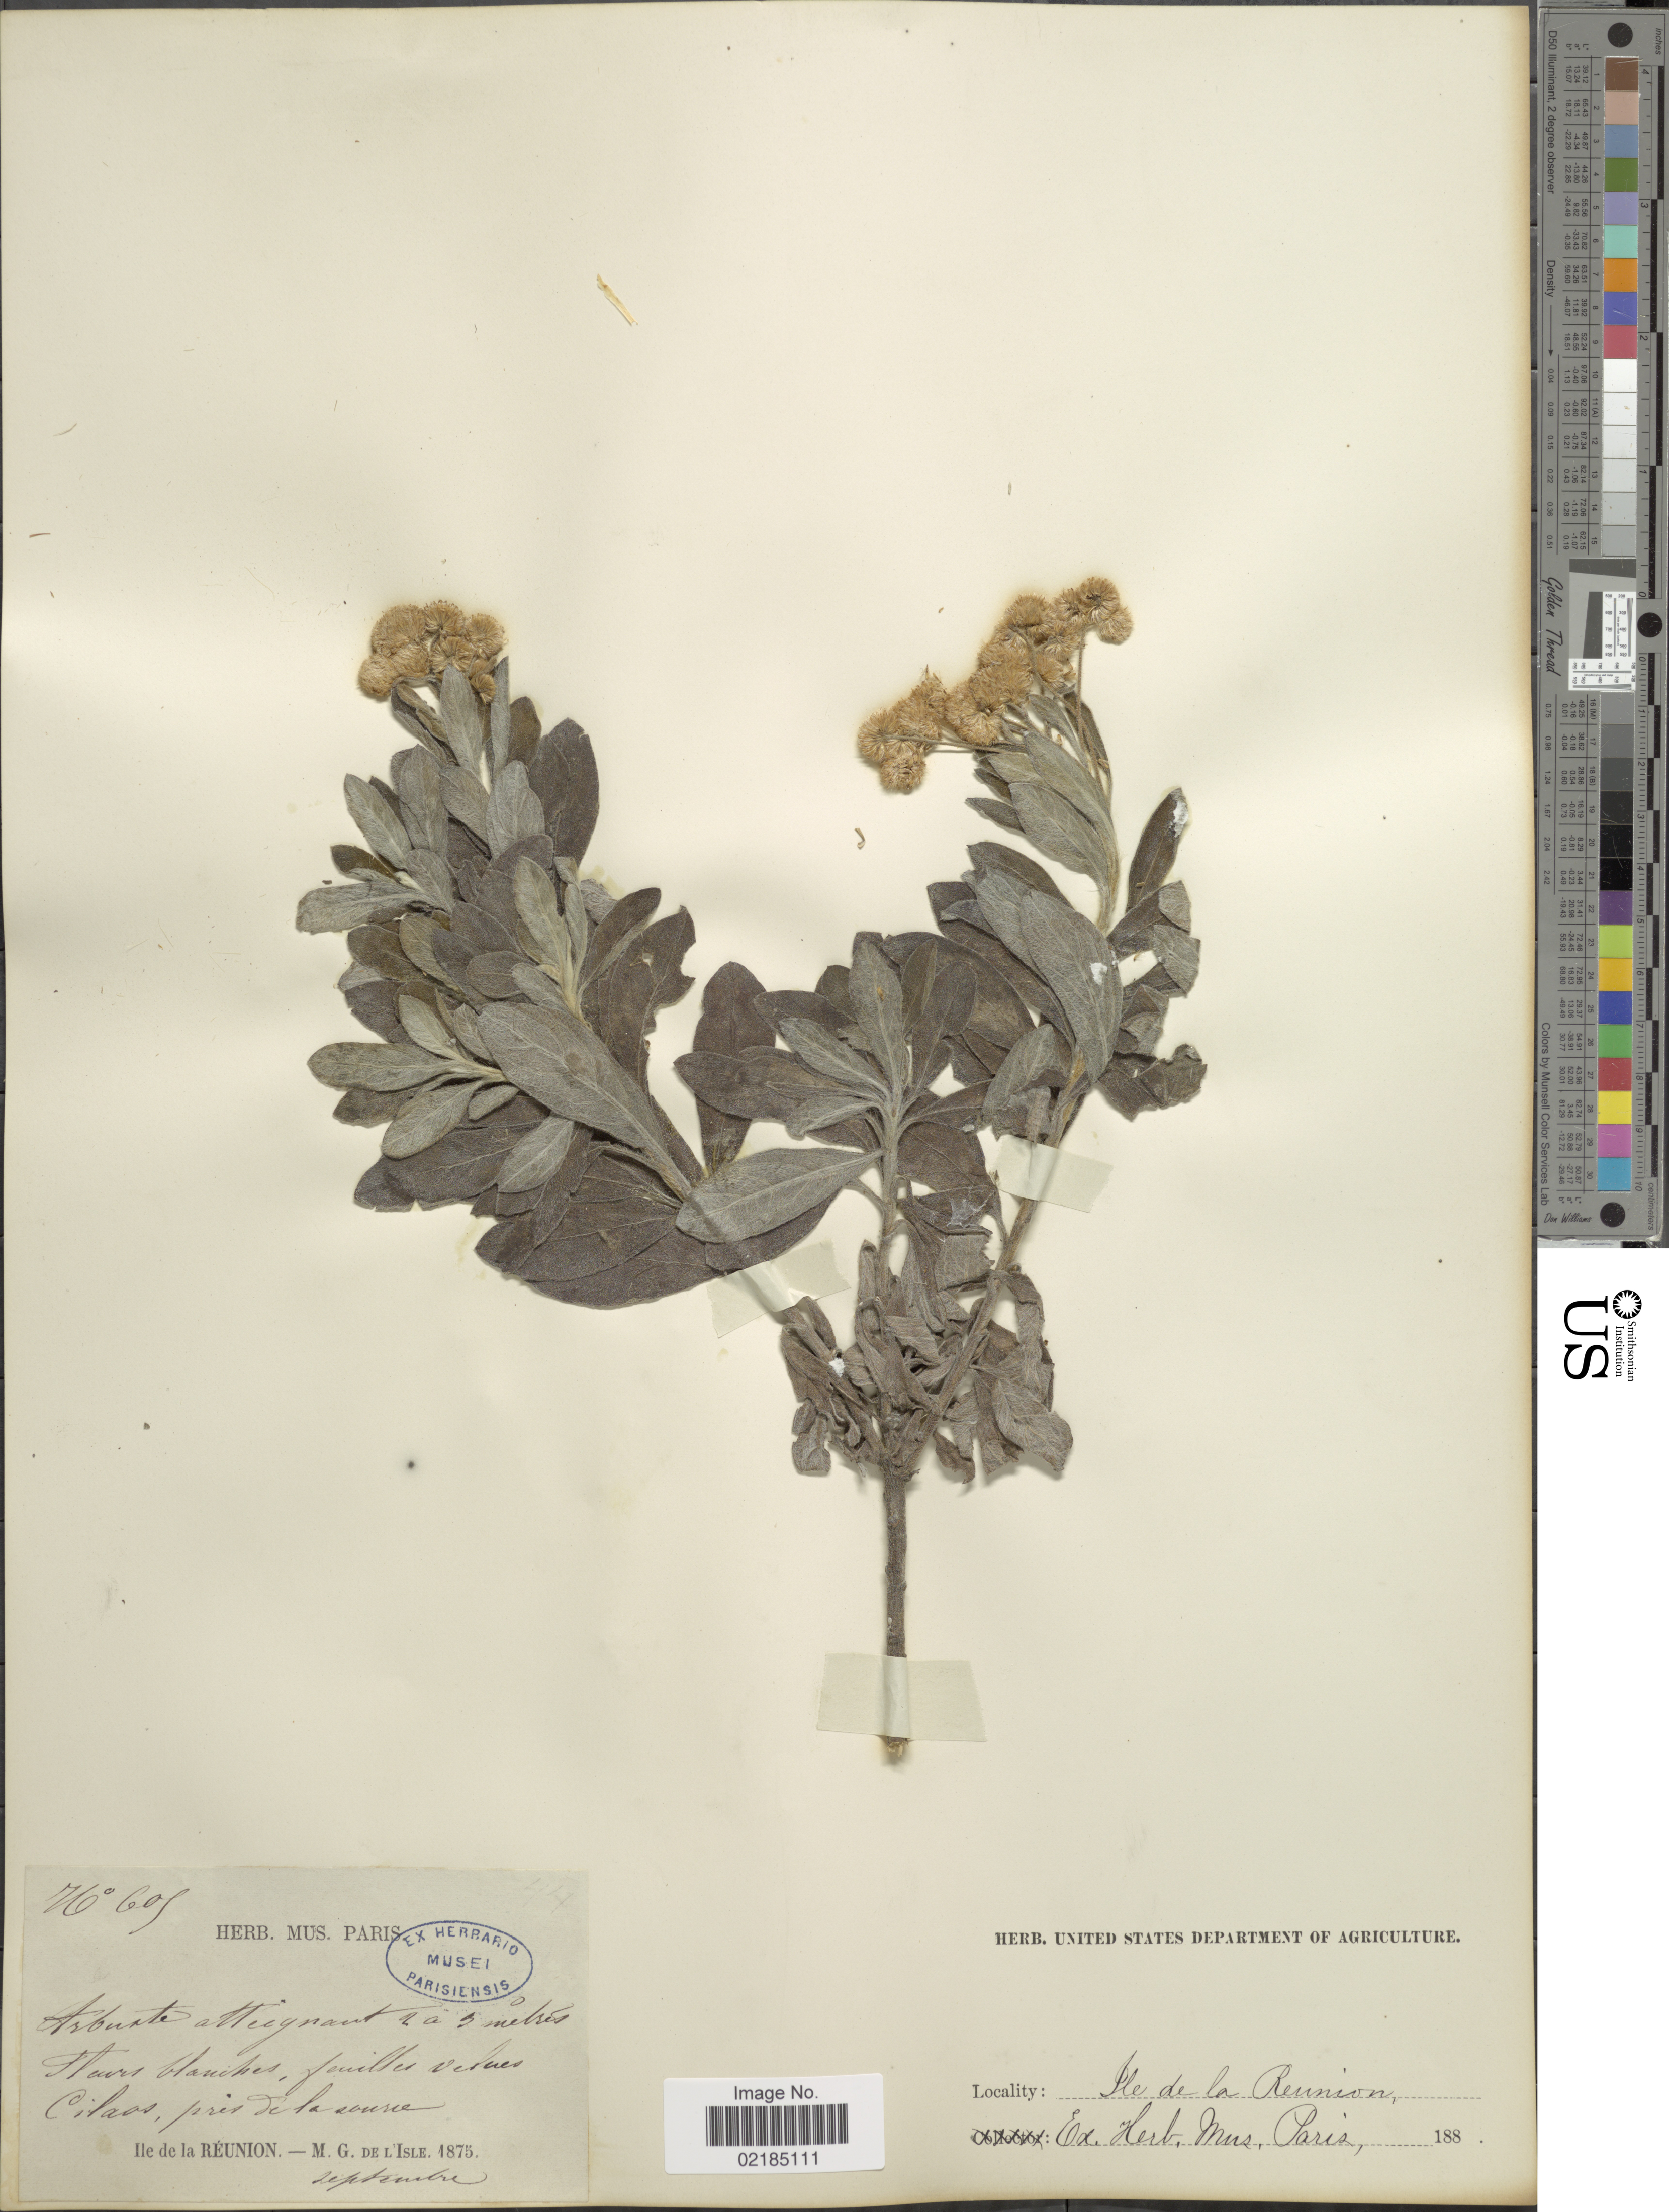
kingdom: Plantae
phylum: Tracheophyta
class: Magnoliopsida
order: Asterales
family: Asteraceae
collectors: M. L'Isle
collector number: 605*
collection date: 1875-09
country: Reunion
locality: Fleurs blanket, fouilles velues Colaos, près de la source